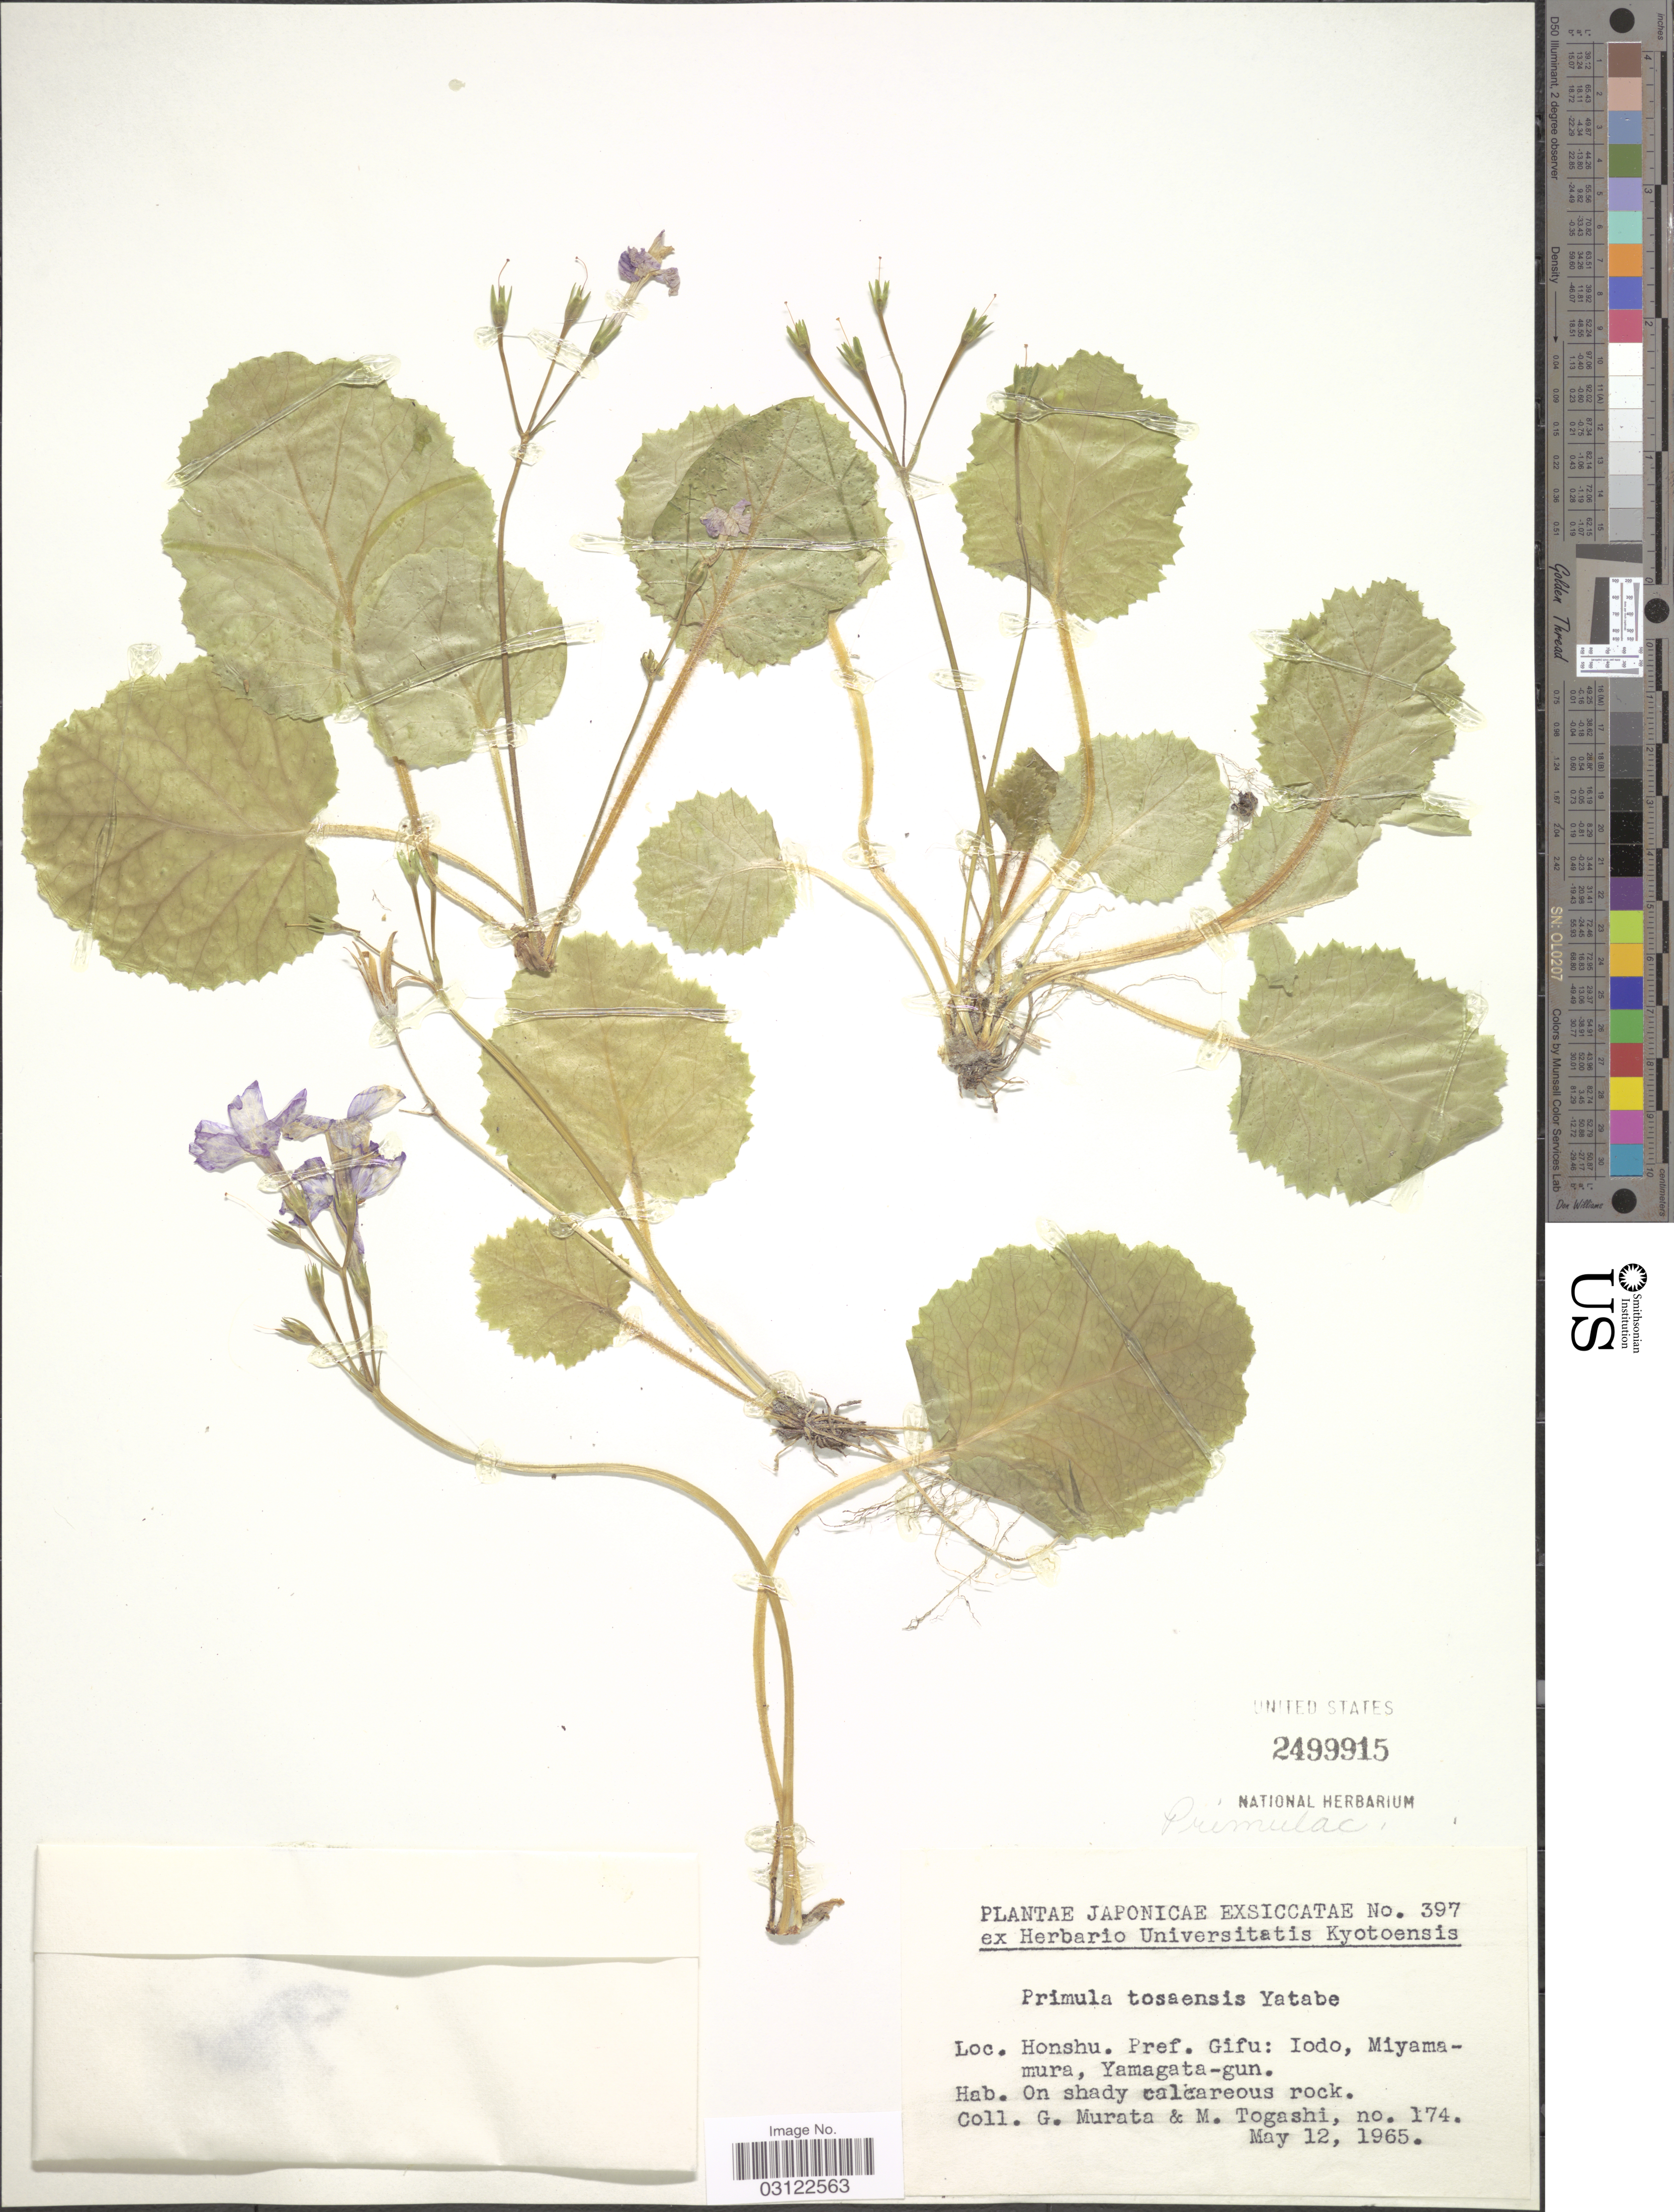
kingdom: Plantae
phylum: Tracheophyta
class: Magnoliopsida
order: Ericales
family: Primulaceae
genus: Primula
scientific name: Primula tosaensis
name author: Yatabe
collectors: G. Murata & M. Togashi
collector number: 174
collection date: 1965-05-12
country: Japan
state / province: Gihu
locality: Honshu. Pref. Gifu: Iodo, Miyama-mura, Yamagata-gun.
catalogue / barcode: US 2499915